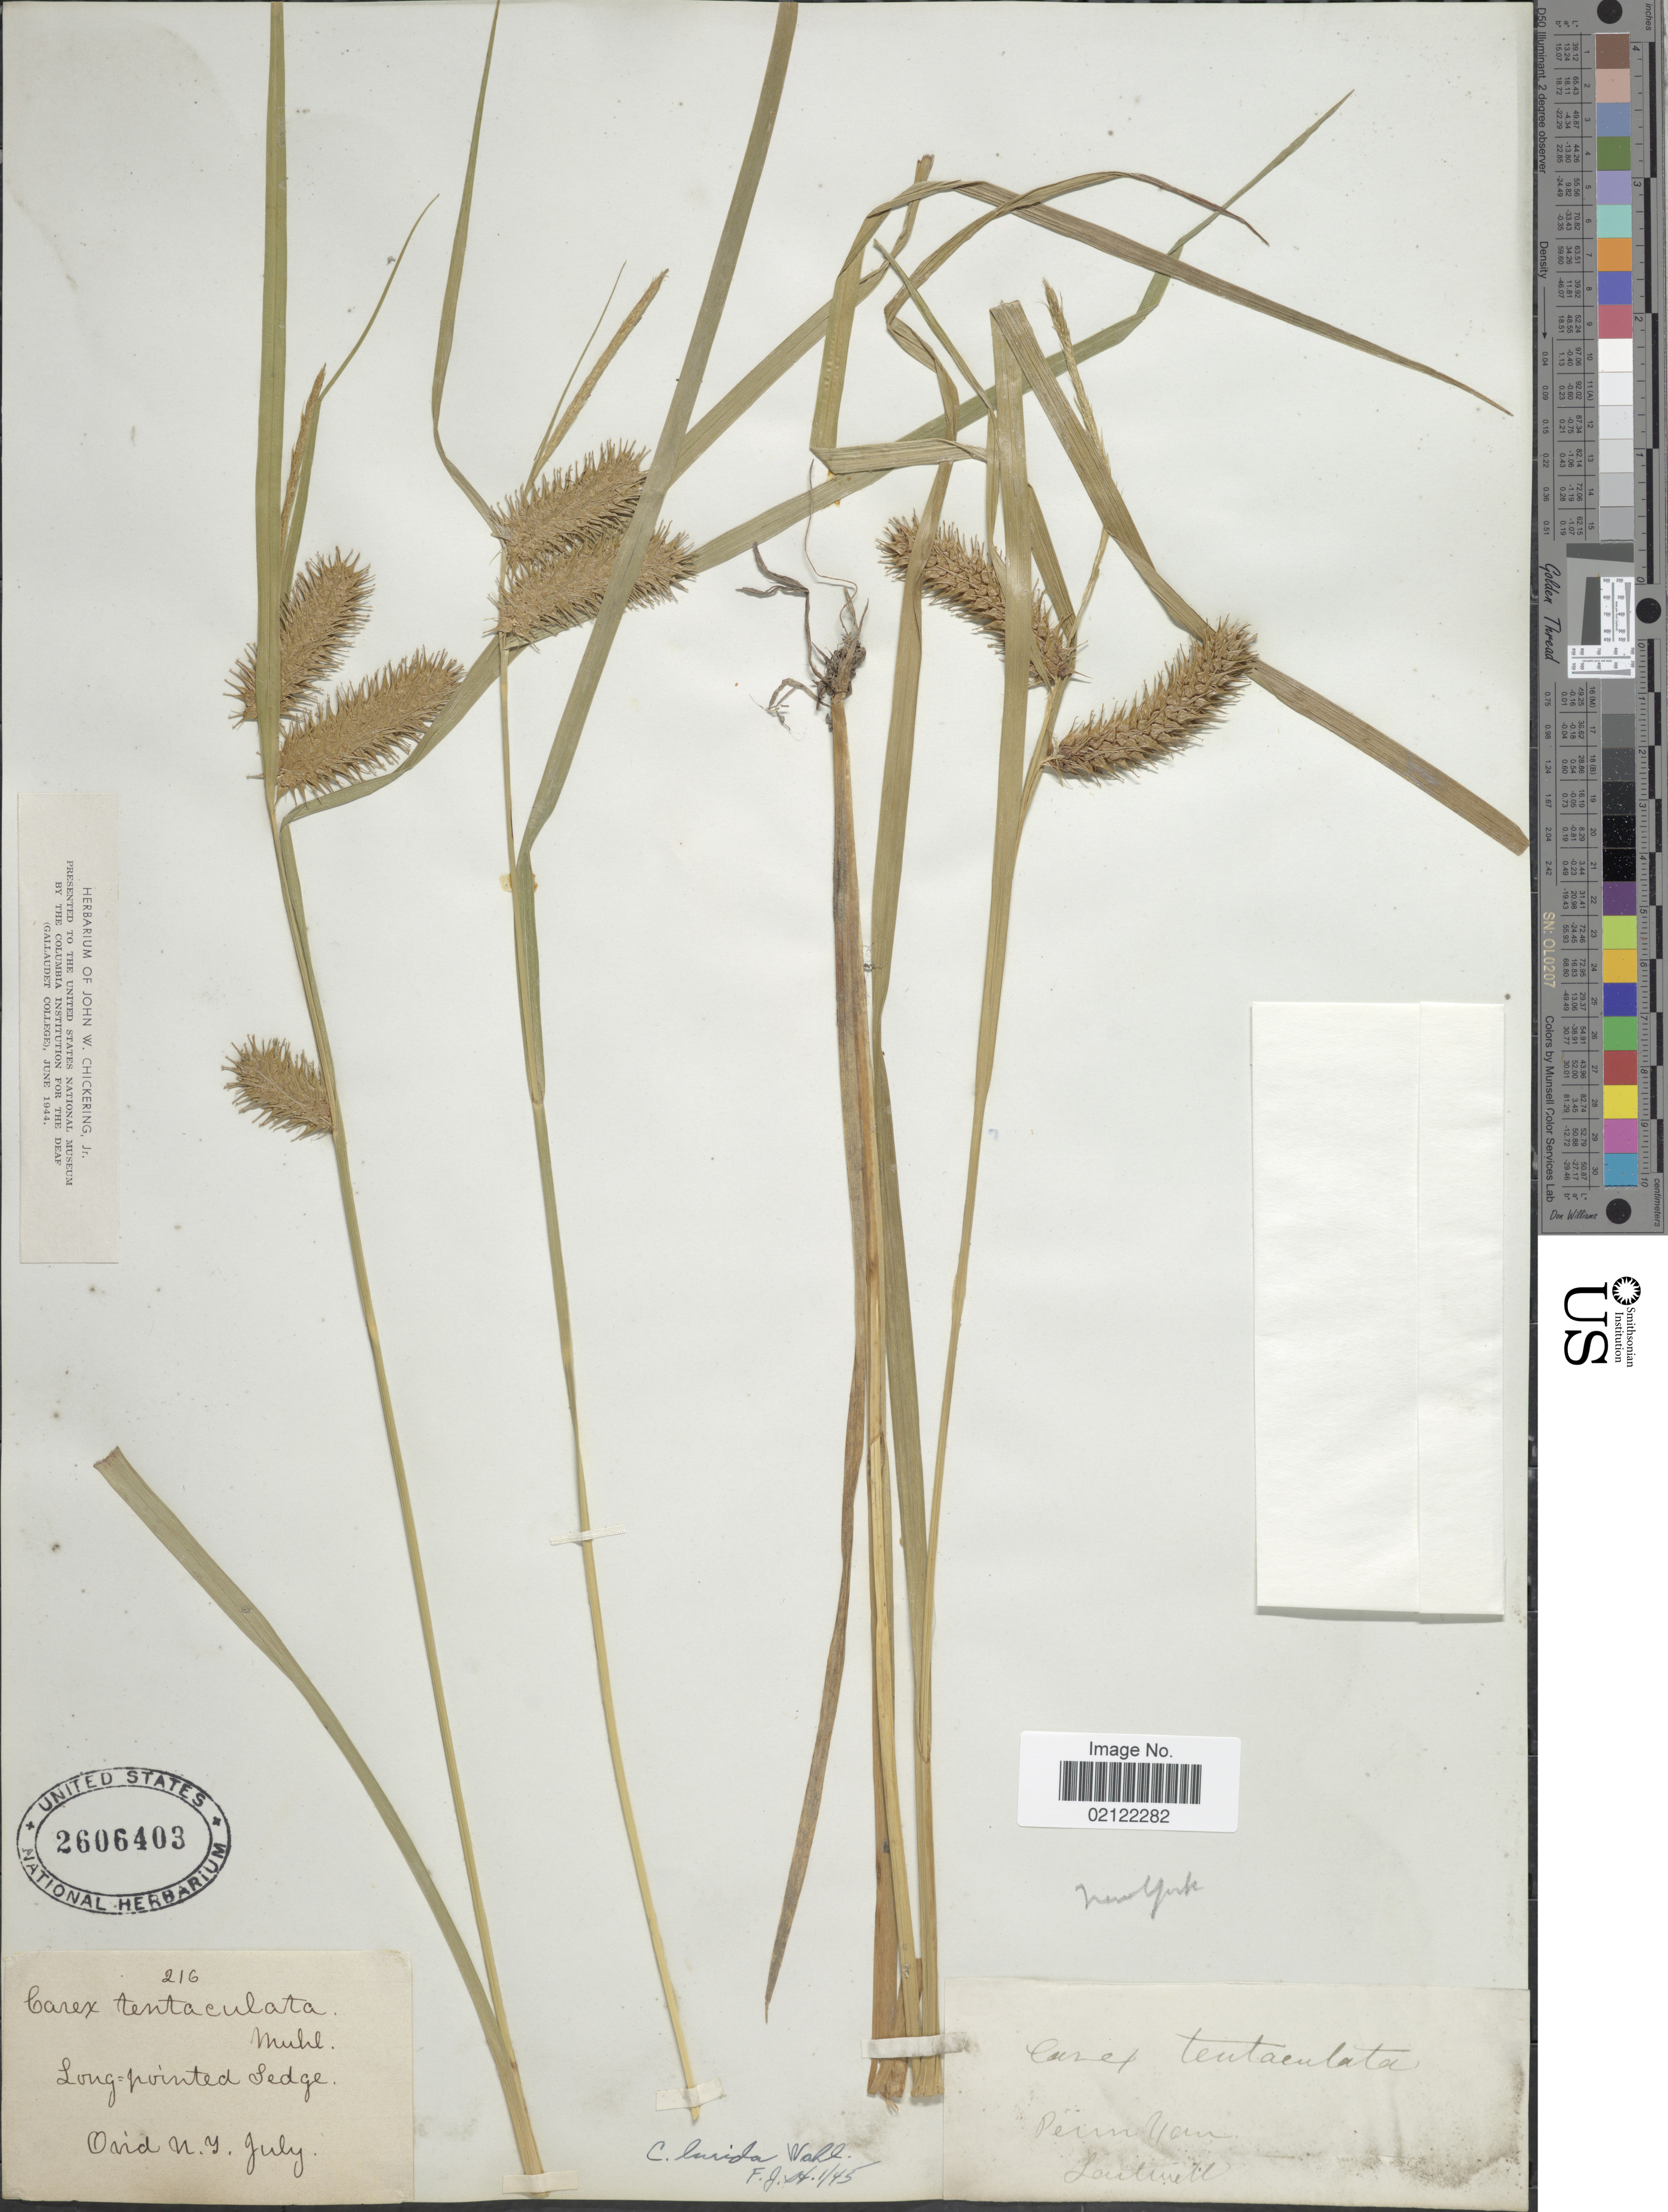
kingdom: Plantae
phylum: Tracheophyta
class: Liliopsida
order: Poales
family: Cyperaceae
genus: Carex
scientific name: Carex lurida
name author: Wahlenb.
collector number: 216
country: United States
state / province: New York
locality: Ovid N.Y.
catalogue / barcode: US 2606403